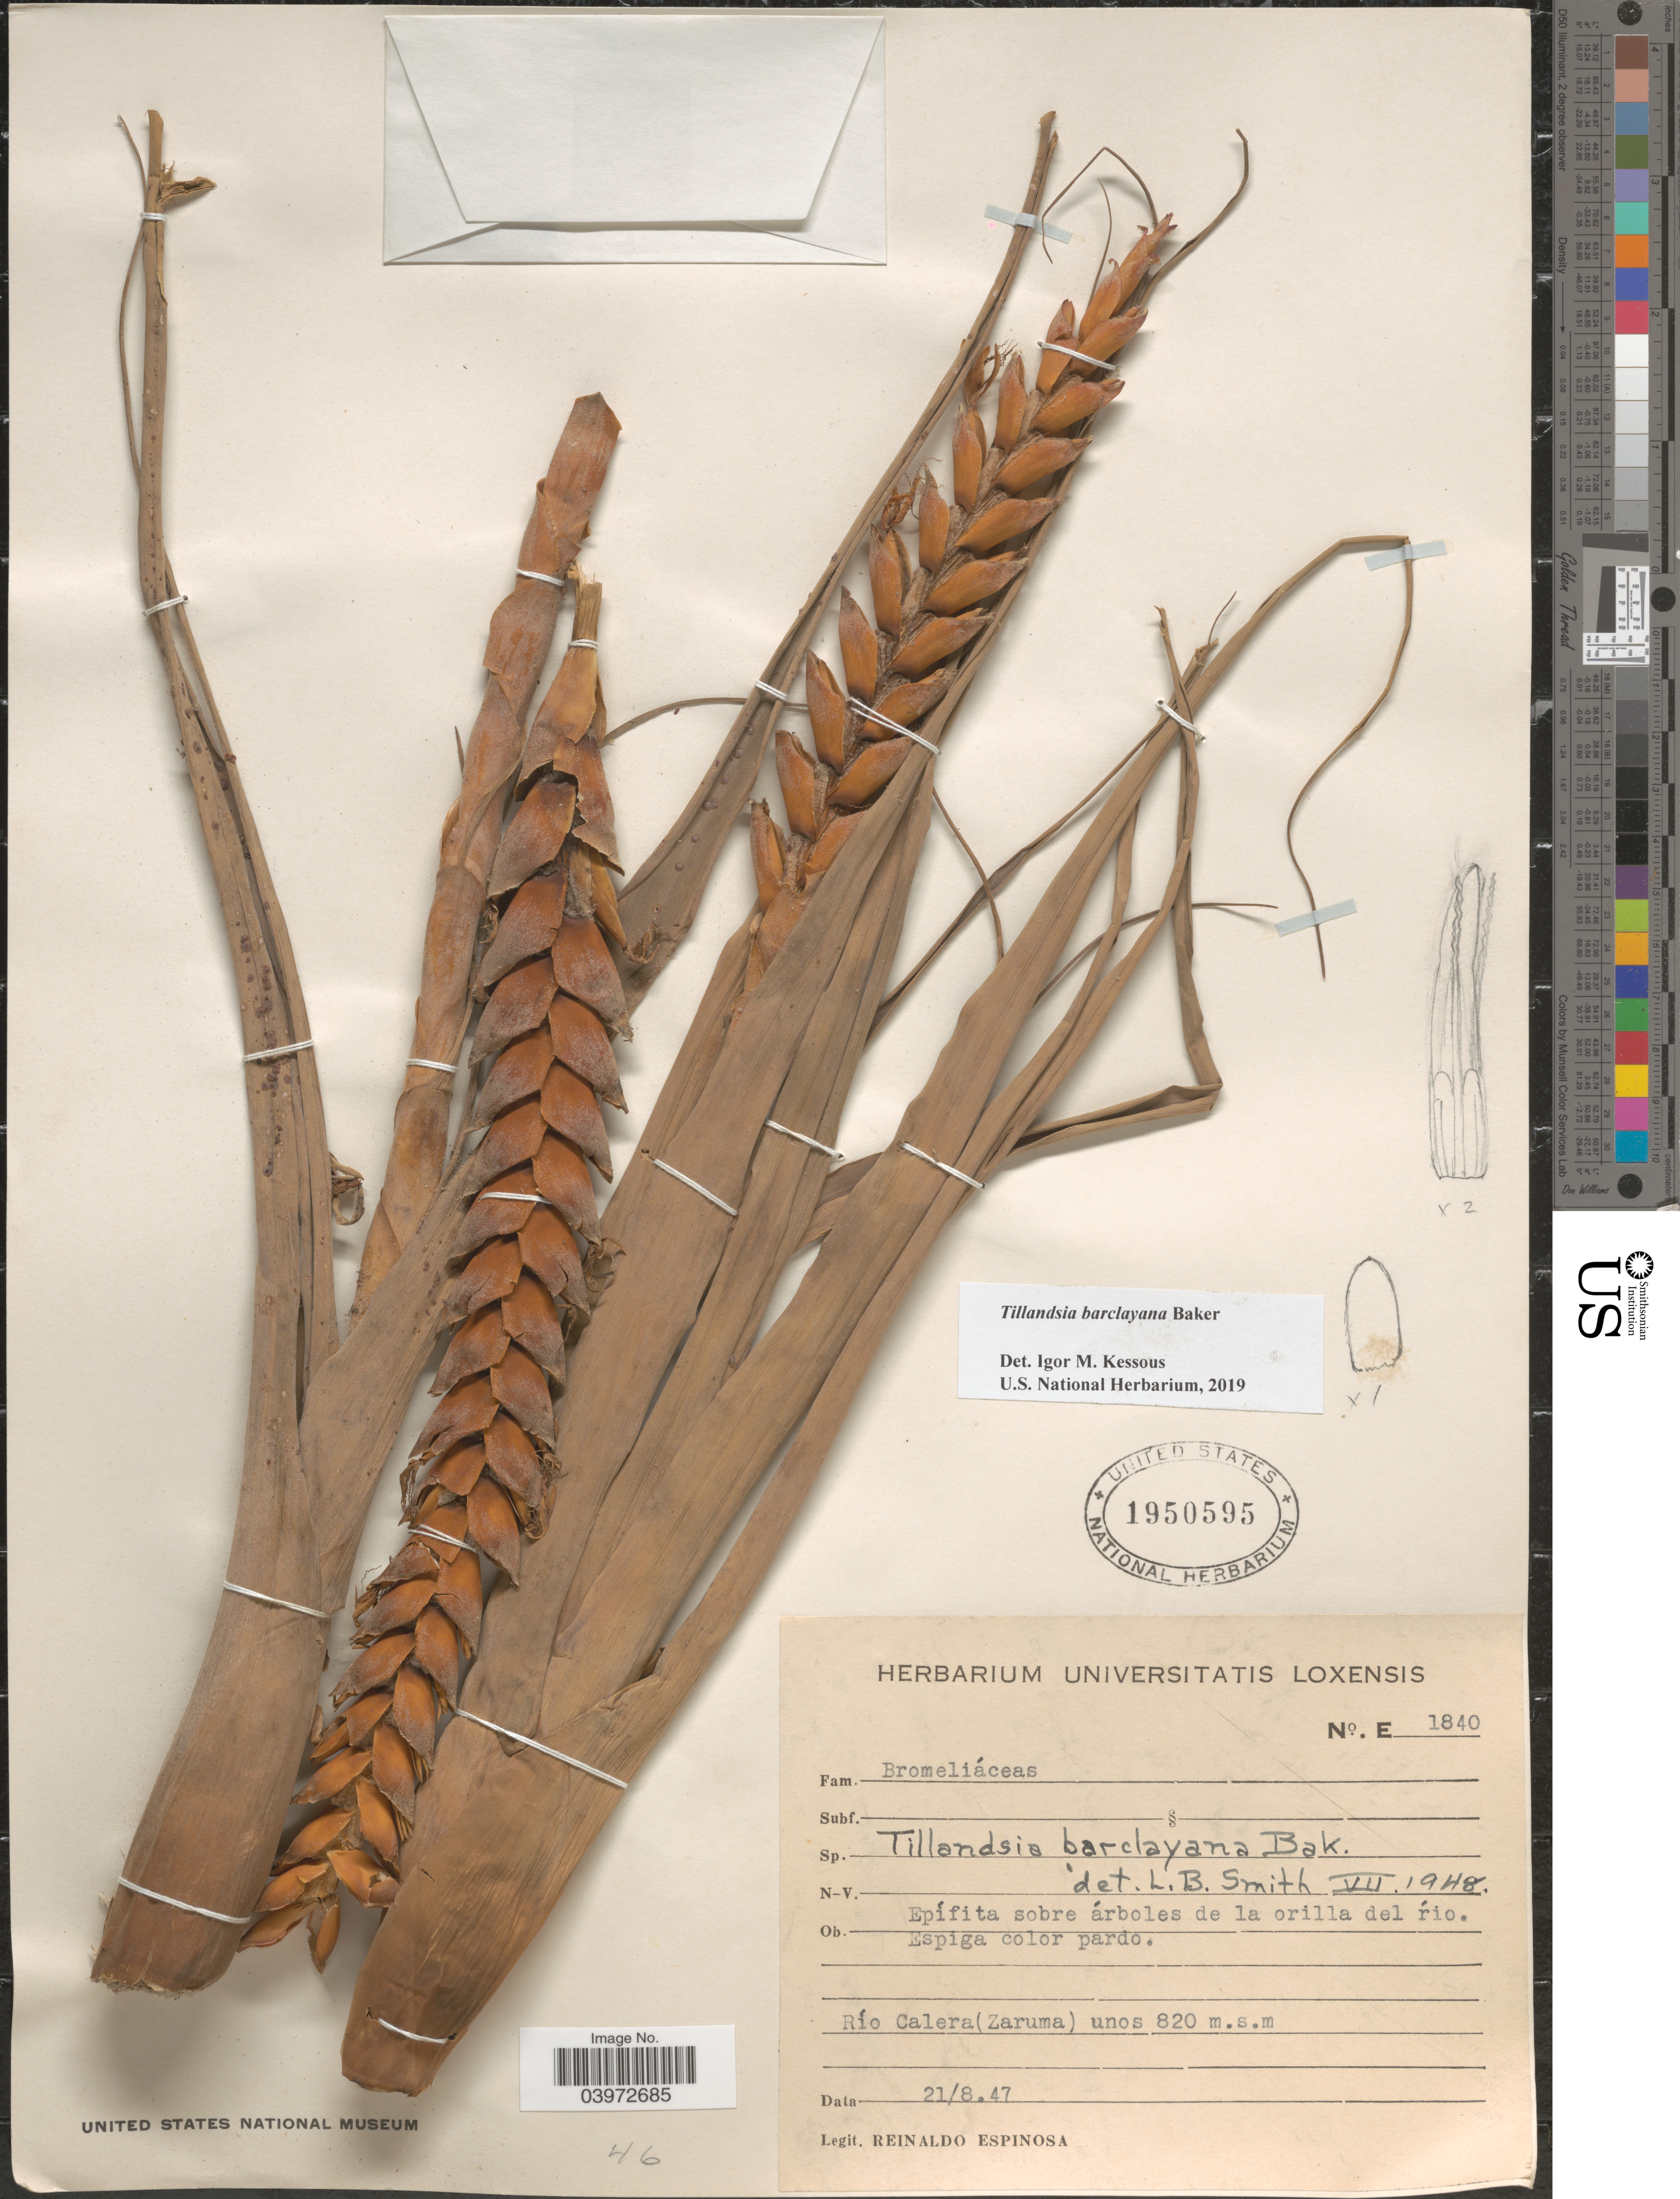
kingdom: Plantae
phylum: Tracheophyta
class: Liliopsida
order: Poales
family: Bromeliaceae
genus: Tillandsia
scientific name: Tillandsia barclayana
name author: Baker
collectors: R. Espinosa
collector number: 1840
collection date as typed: Transcribed d/m/y: 21/8/47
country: Ecuador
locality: Río Calera (Zaruma).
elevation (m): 820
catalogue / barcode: US 1950595